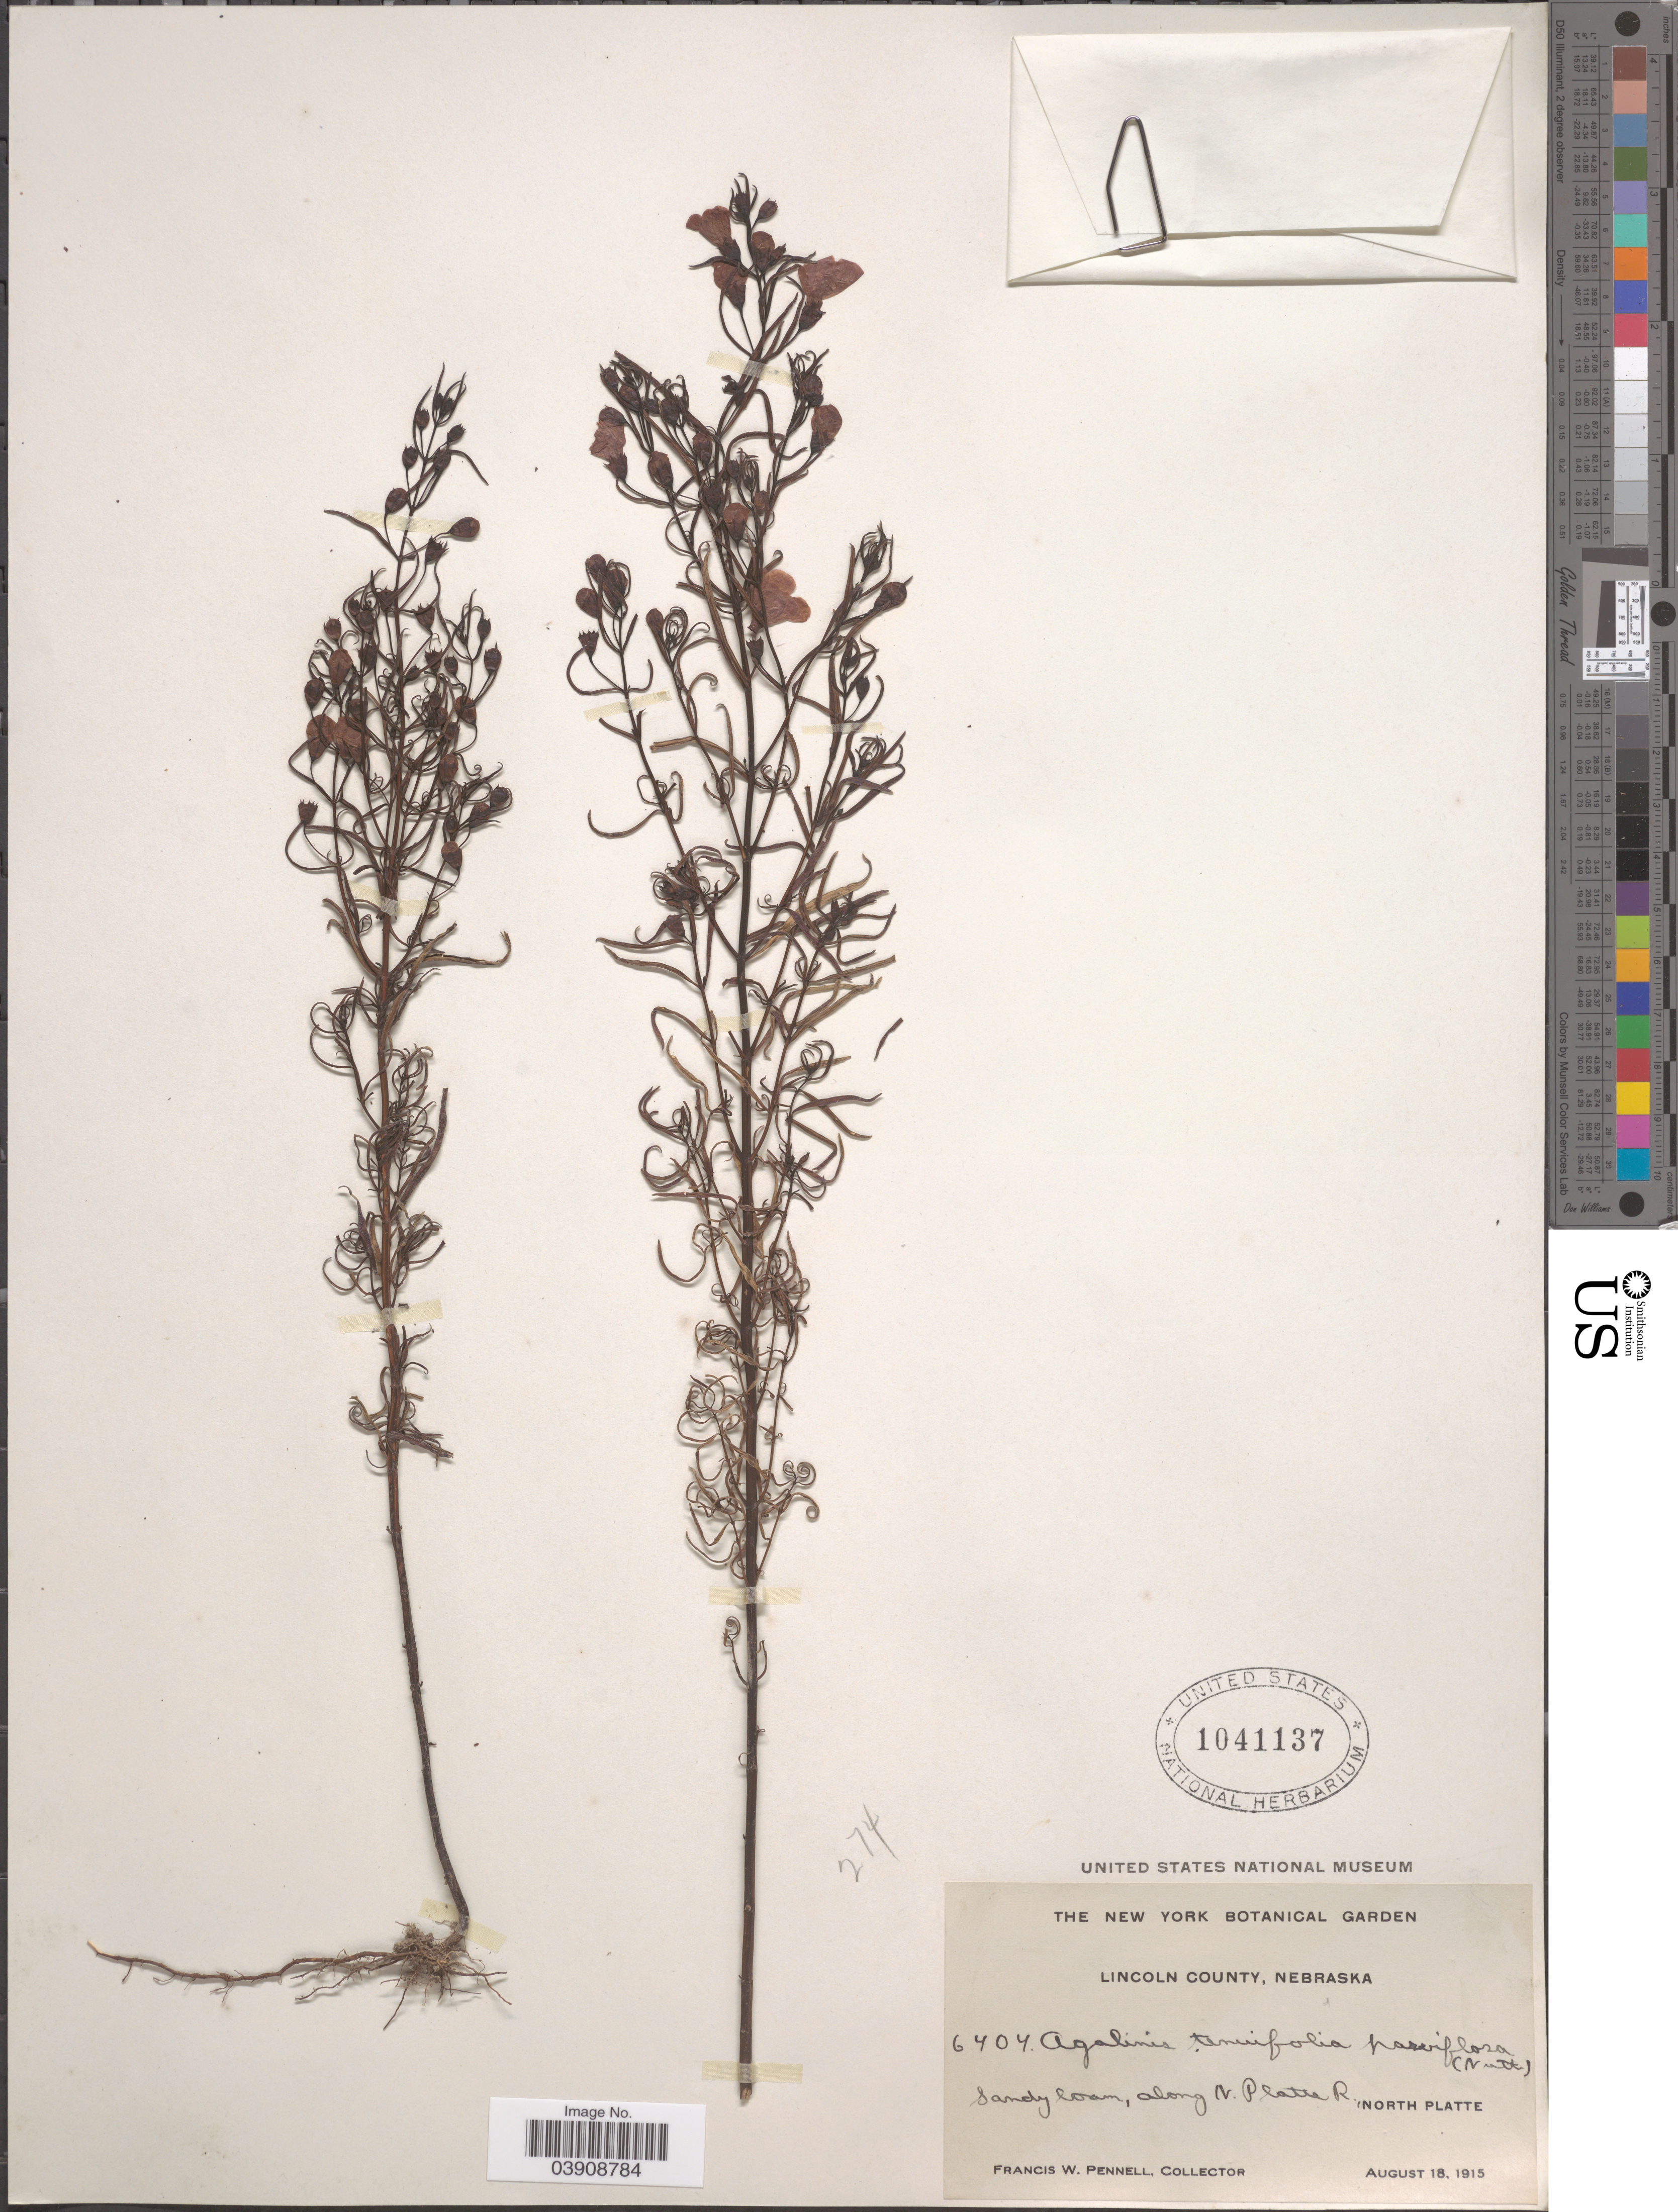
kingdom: Plantae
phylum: Tracheophyta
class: Magnoliopsida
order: Lamiales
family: Orobanchaceae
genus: Agalinis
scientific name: Agalinis tenuifolia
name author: (Vahl) Raf.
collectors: F. W. Pennell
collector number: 6404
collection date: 1915-08-18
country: United States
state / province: Nebraska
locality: Lincoln County. Sandy loam, along N Platte R. North Platte.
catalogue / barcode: US 1041137